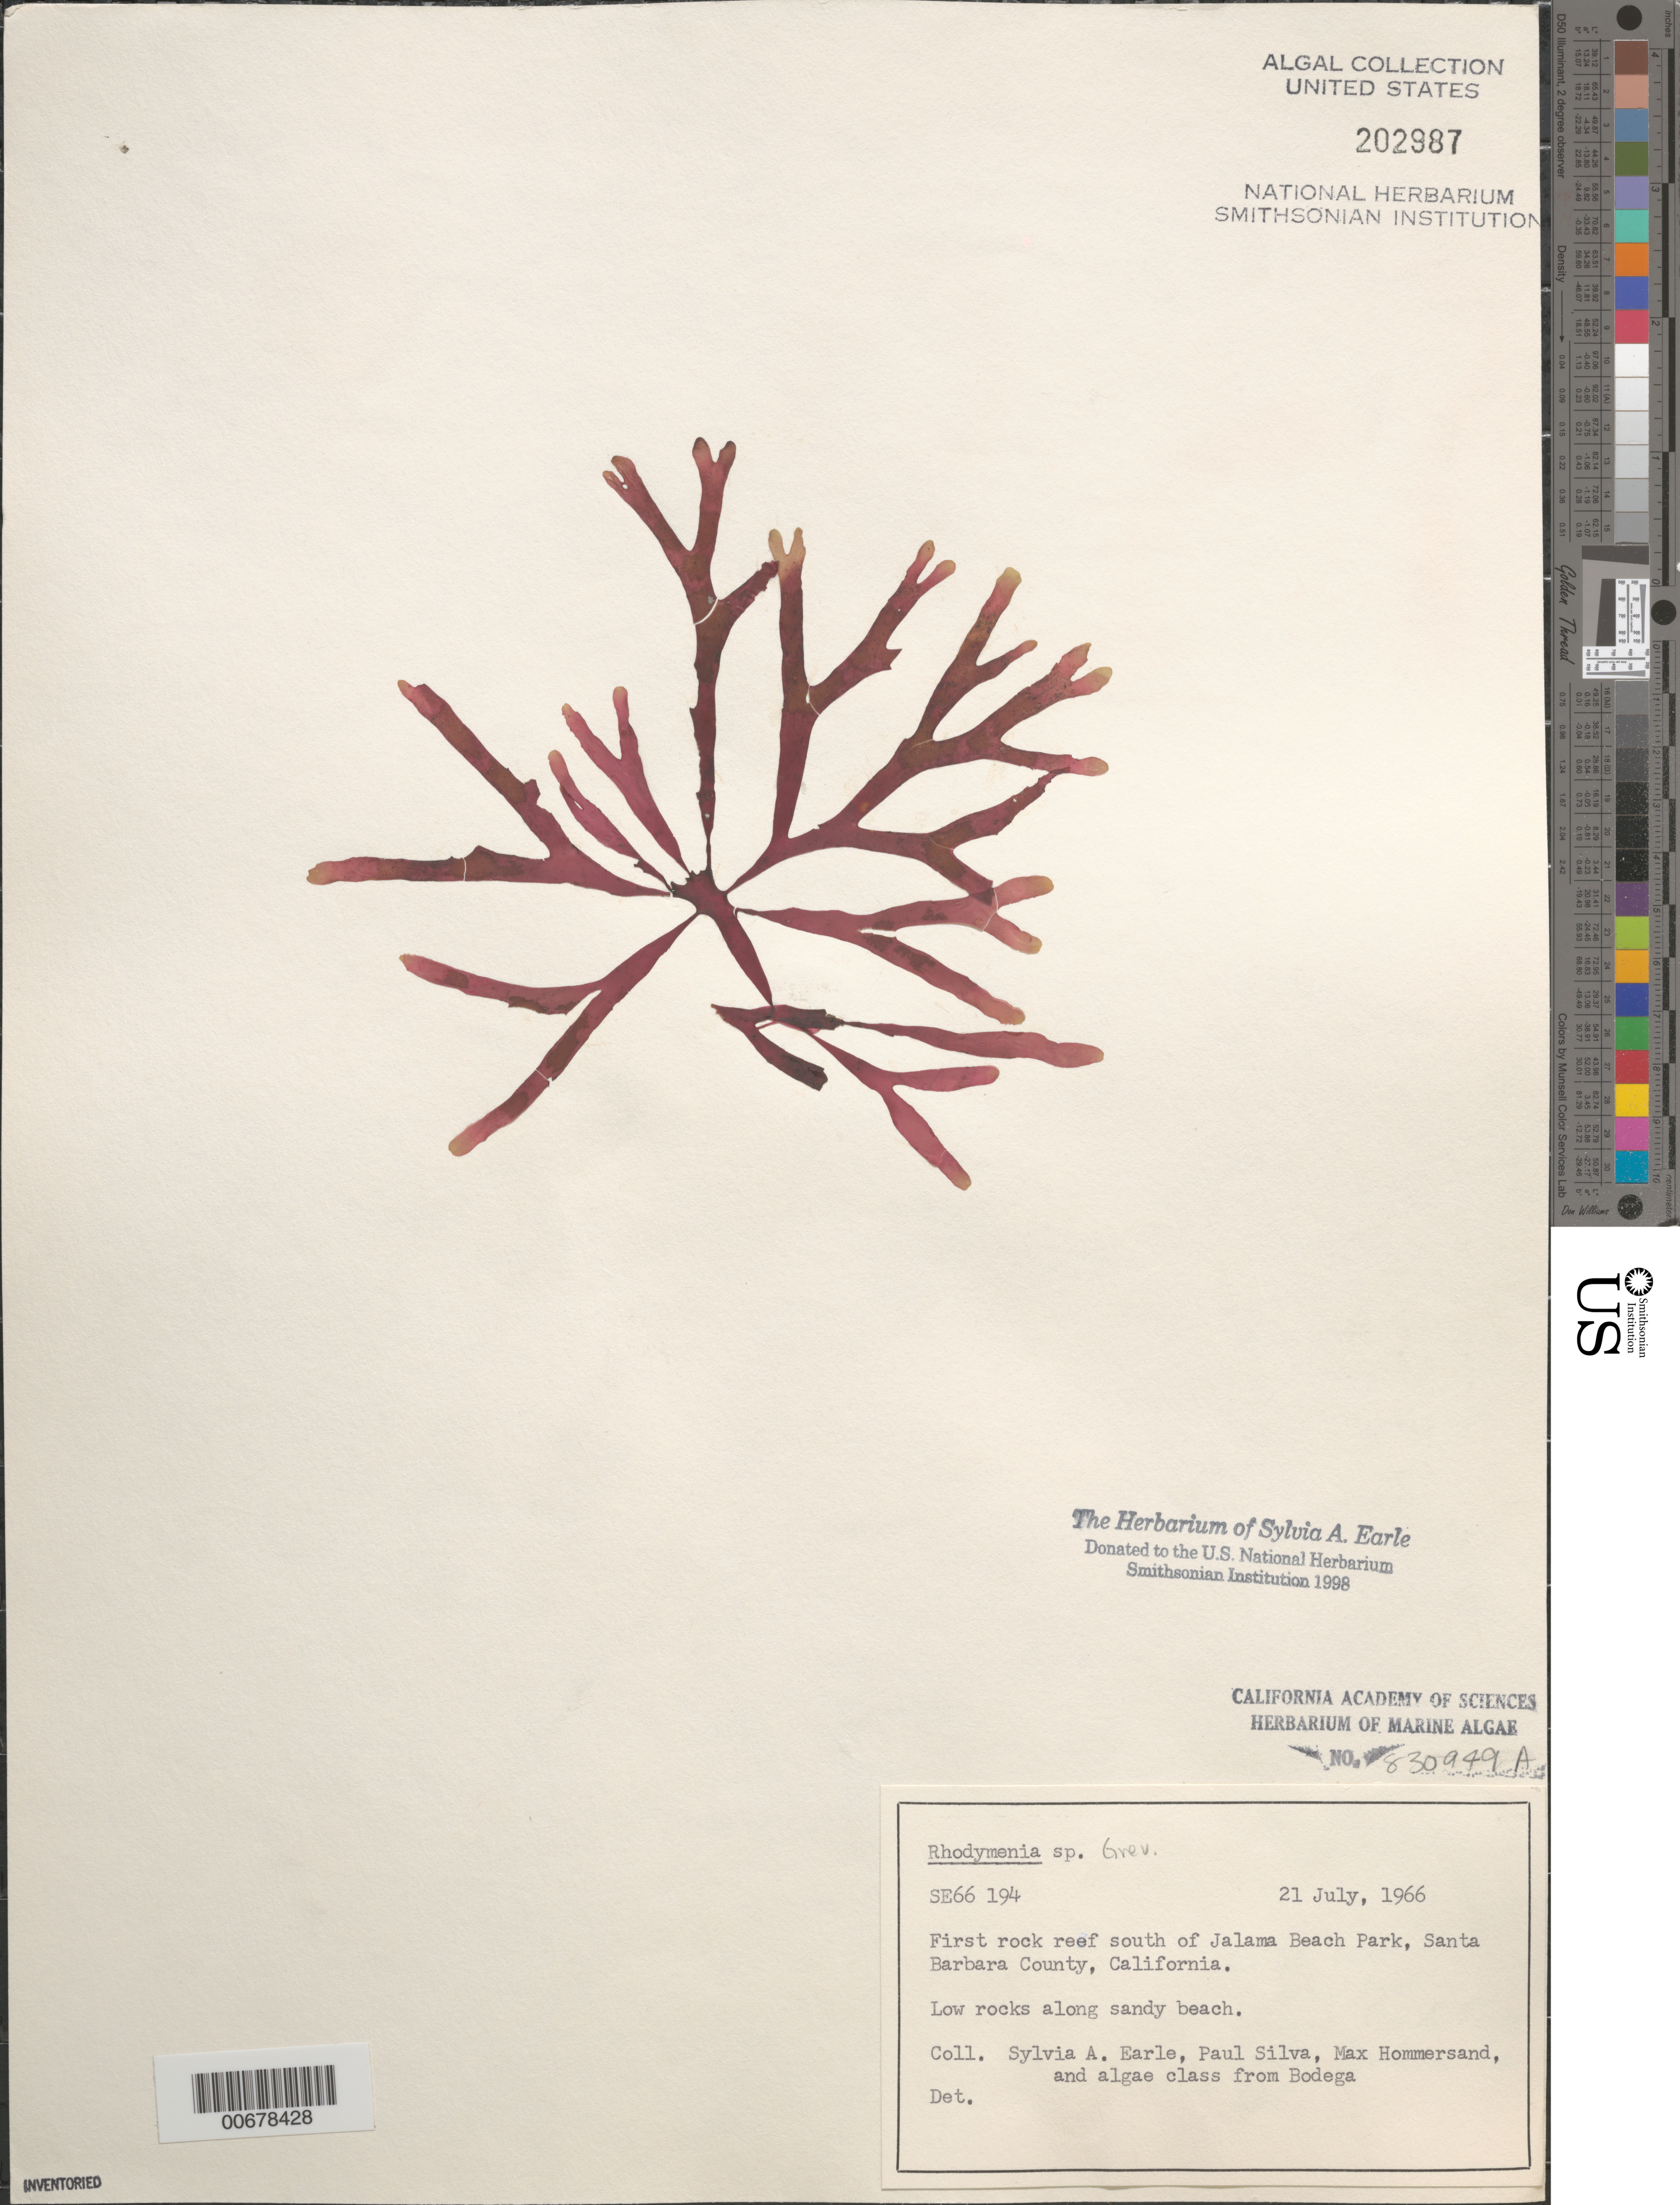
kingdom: Plantae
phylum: Rhodophyta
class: Florideophyceae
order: Rhodymeniales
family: Rhodymeniaceae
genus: Rhodymenia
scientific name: Rhodymenia sp.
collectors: S. A. Earle, P. C. Silva, M. H. Hommersand & Bodega Algae Class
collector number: SE 66194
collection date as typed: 21 Jul 1966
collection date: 1966-07-21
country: United States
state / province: California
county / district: Santa Barbara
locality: Reef south of Jalama Beach Park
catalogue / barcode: US 202987